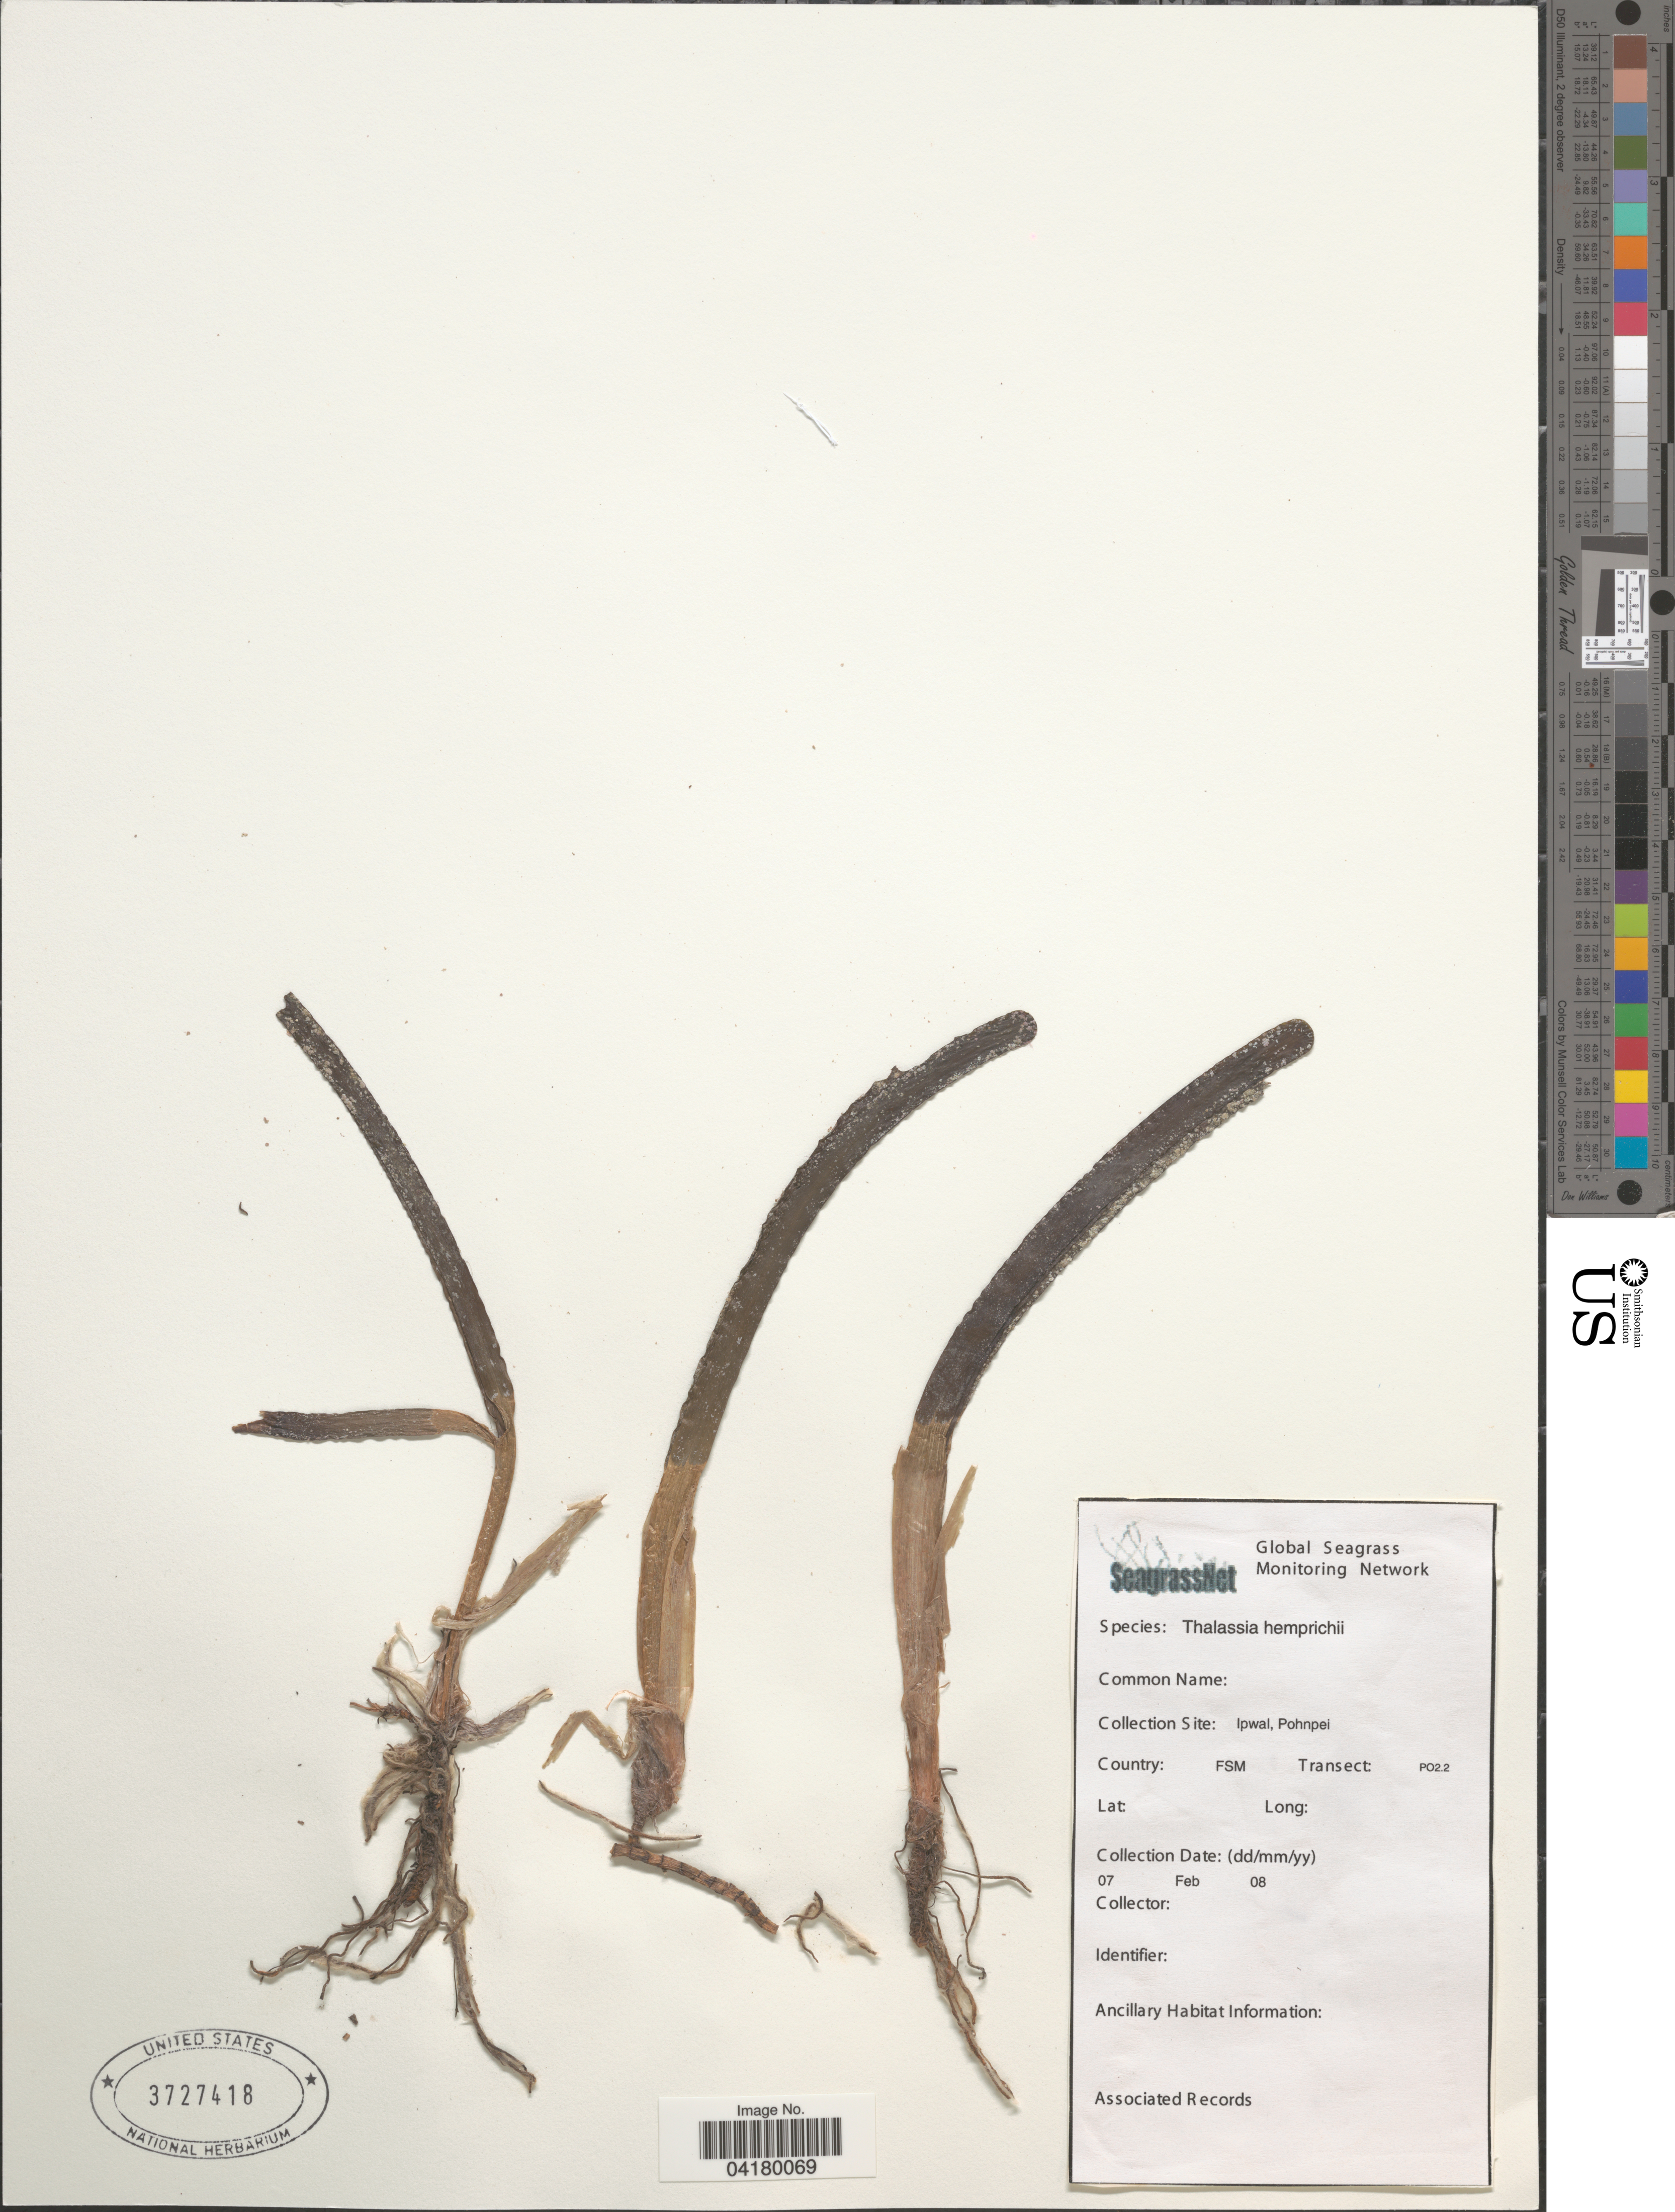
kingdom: Plantae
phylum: Tracheophyta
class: Liliopsida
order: Alismatales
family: Hydrocharitaceae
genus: Thalassia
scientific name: Thalassia hemprichii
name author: Asch.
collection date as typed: Transcribed d/m/y: 7/2/8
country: Micronesia, Federated States of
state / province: Pohnpei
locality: Collection Site: Ipwal. Country: FSM. Transect: PO2.2.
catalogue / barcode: US 3727418